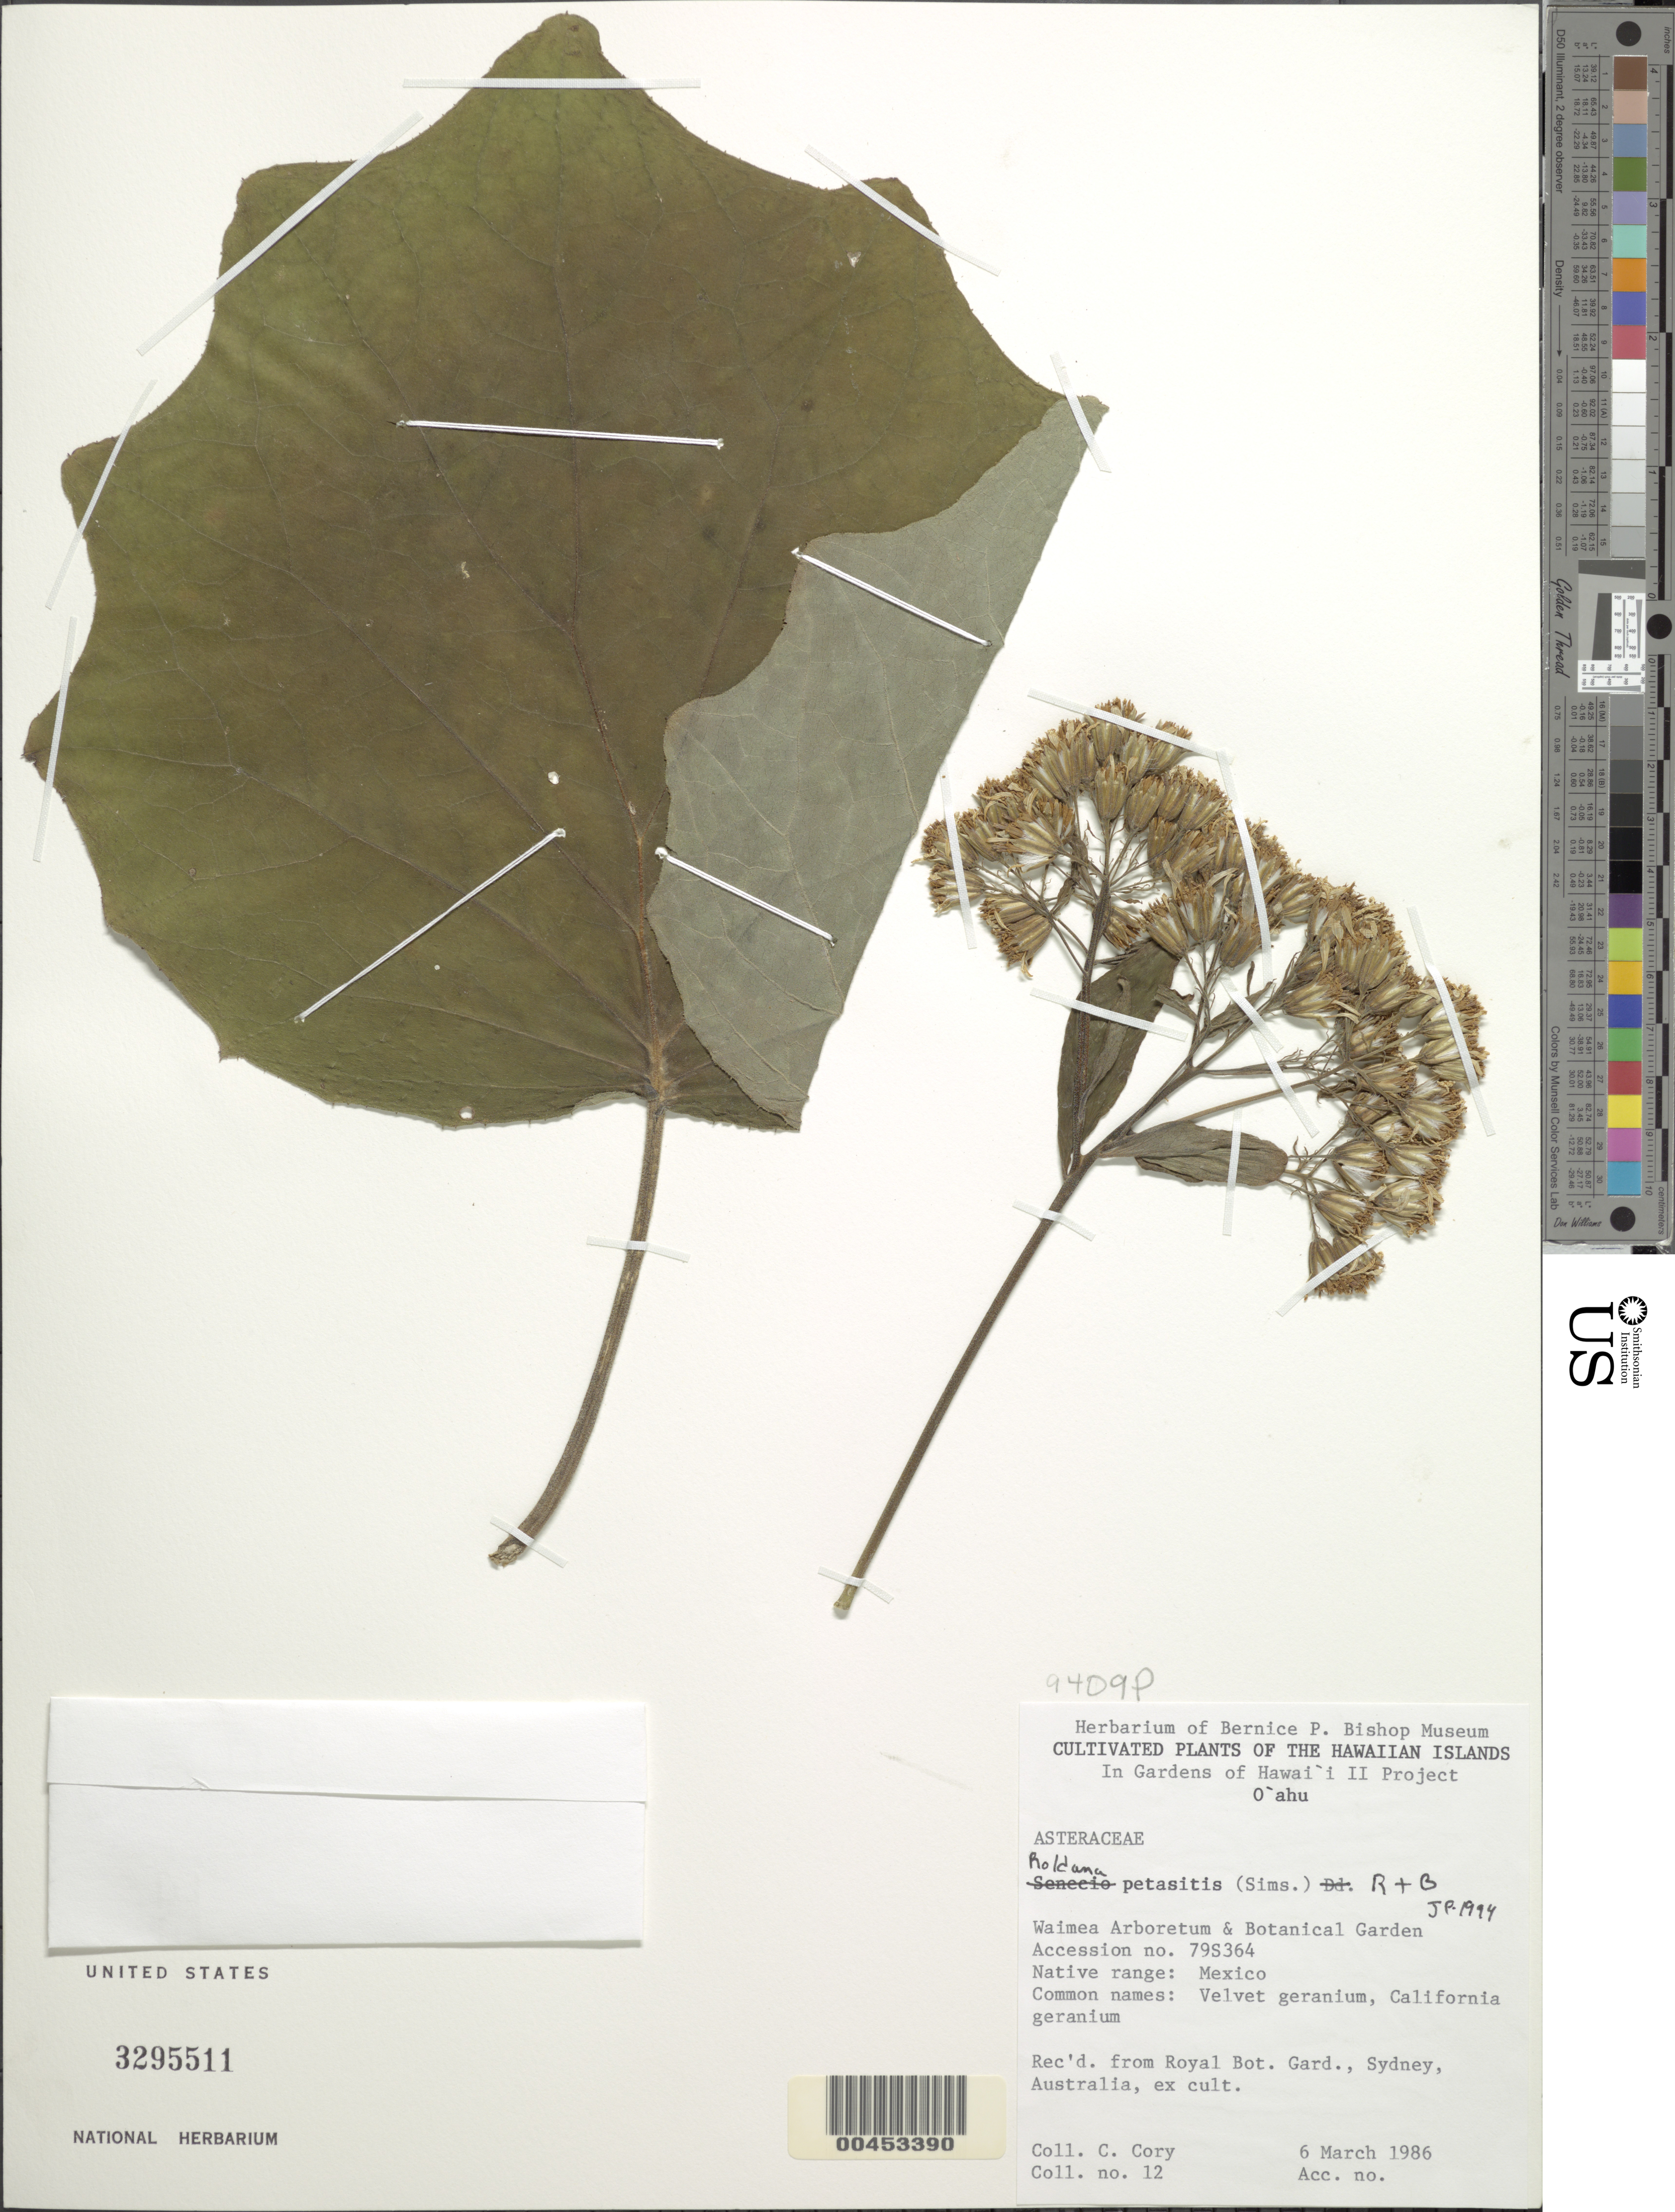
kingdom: Plantae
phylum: Tracheophyta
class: Magnoliopsida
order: Asterales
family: Asteraceae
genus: Roldana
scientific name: Roldana petasitis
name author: (Sims) H. Rob. & Brettell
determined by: Pruski, J. F.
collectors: C. Cory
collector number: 12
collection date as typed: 6 Mar 1986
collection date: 1986-03-06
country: United States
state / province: Hawaii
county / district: Honolulu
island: Oahu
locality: Waimea Arboretum & Botanical Garden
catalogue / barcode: US 3295511